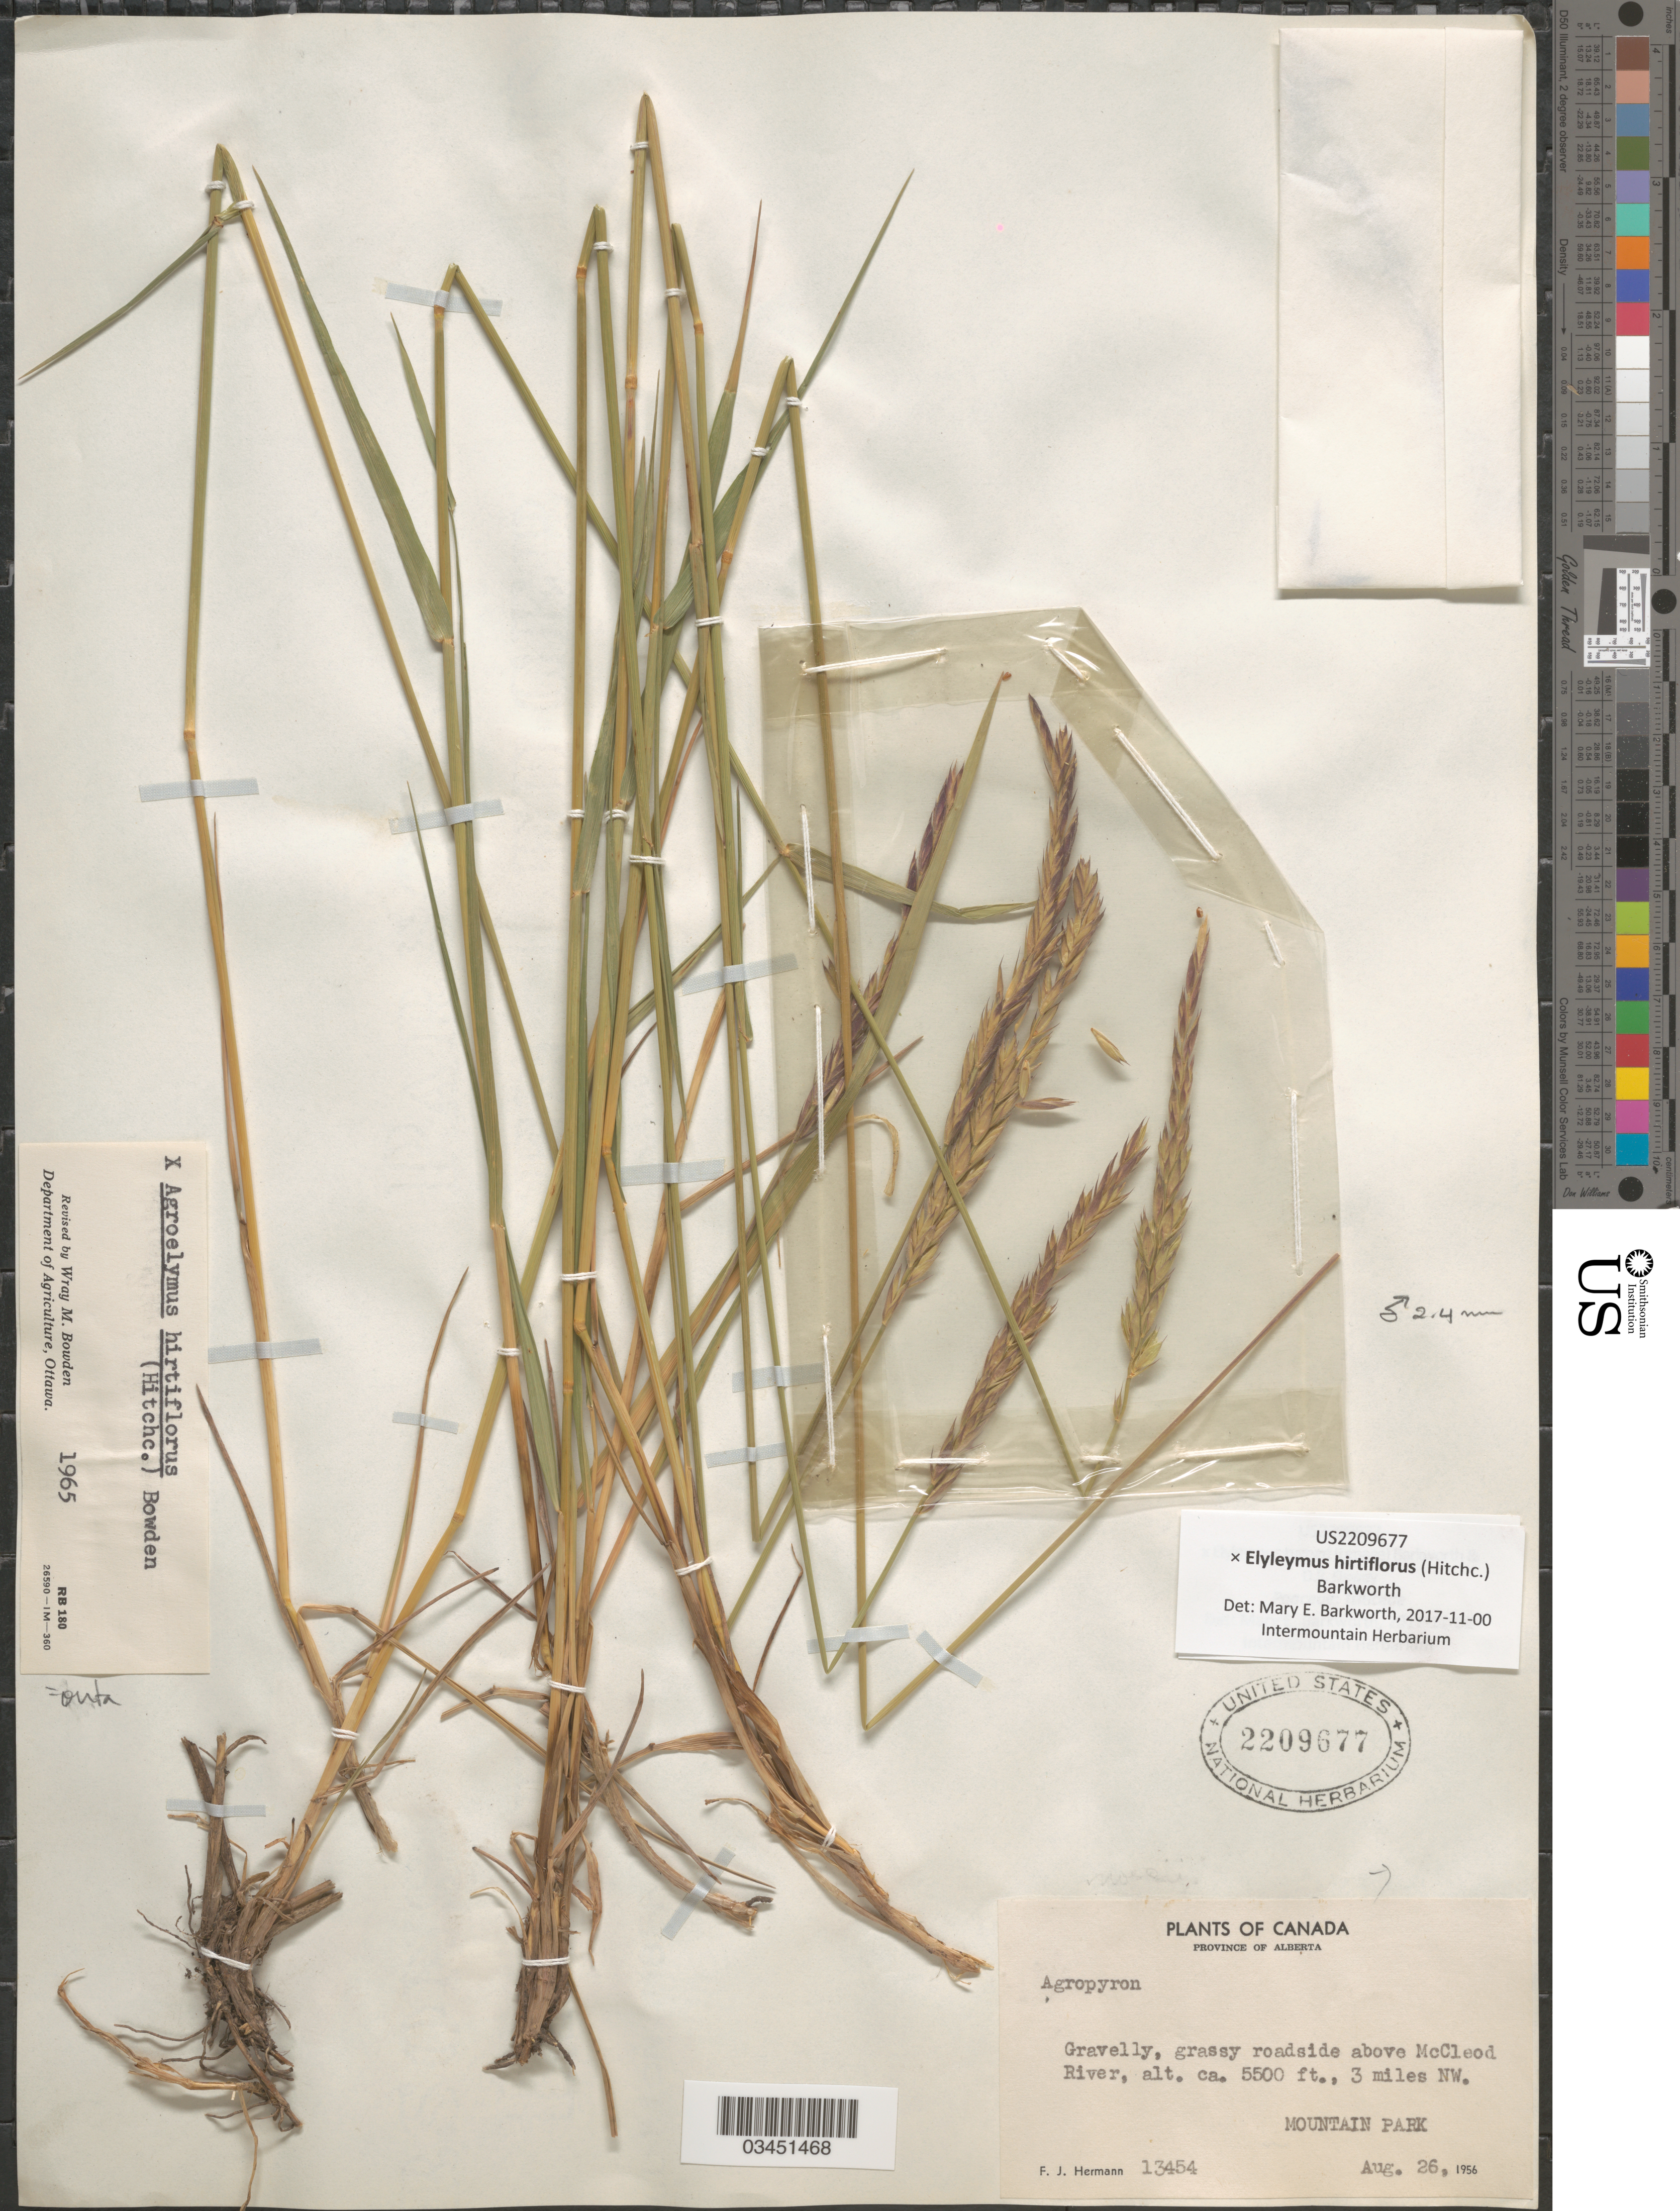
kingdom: Plantae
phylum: Tracheophyta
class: Liliopsida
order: Poales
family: Poaceae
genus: Elyleymus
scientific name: x Elyleymus hirtiflorus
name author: (Hitchc.) Barkworth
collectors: F. J. Hermann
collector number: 13454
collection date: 1956-08-26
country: Canada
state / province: Alberta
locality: Gravelly, grassy roadside above McCleod River, 3 miles NW. Mountain Park.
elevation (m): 1676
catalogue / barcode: US 2209677